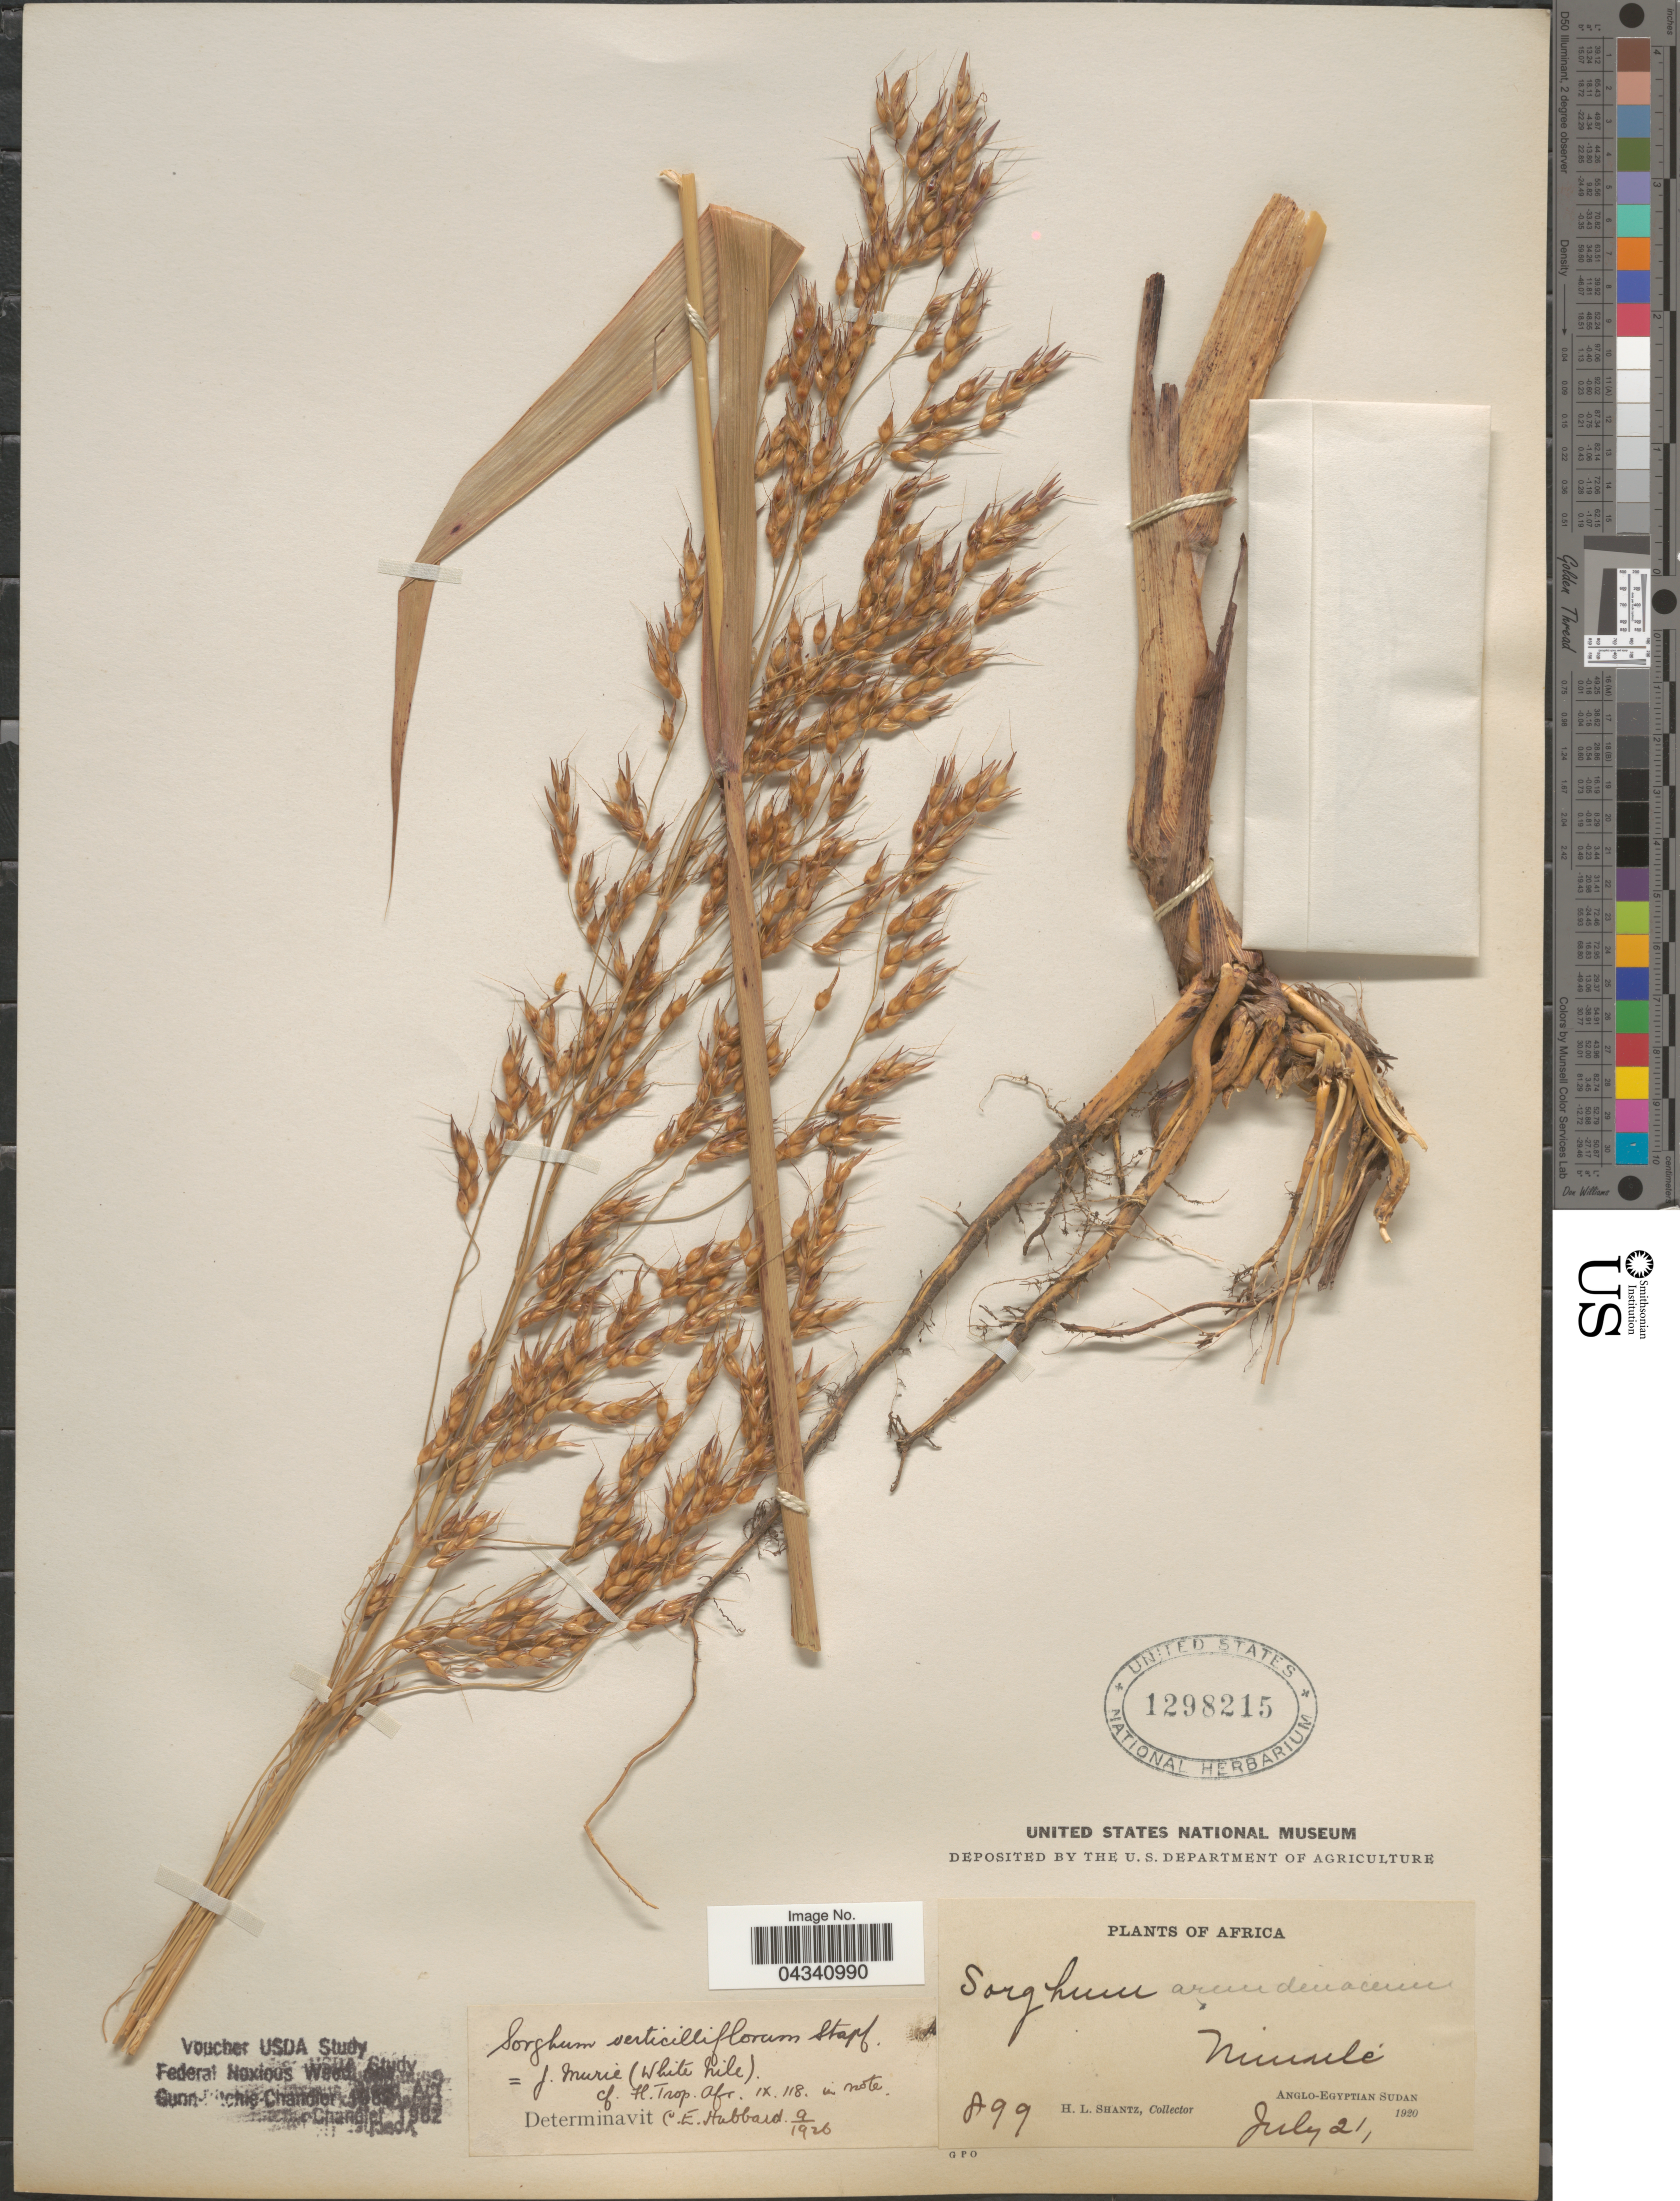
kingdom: Plantae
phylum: Tracheophyta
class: Liliopsida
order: Poales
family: Poaceae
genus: Sorghum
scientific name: Sorghum arundinaceum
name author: (Desv.) Stapf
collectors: H. Shantz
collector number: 899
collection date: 1920-07-21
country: South Sudan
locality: Africa. Nimulé. Anglo-Egyptian Sudan.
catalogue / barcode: US 1298215